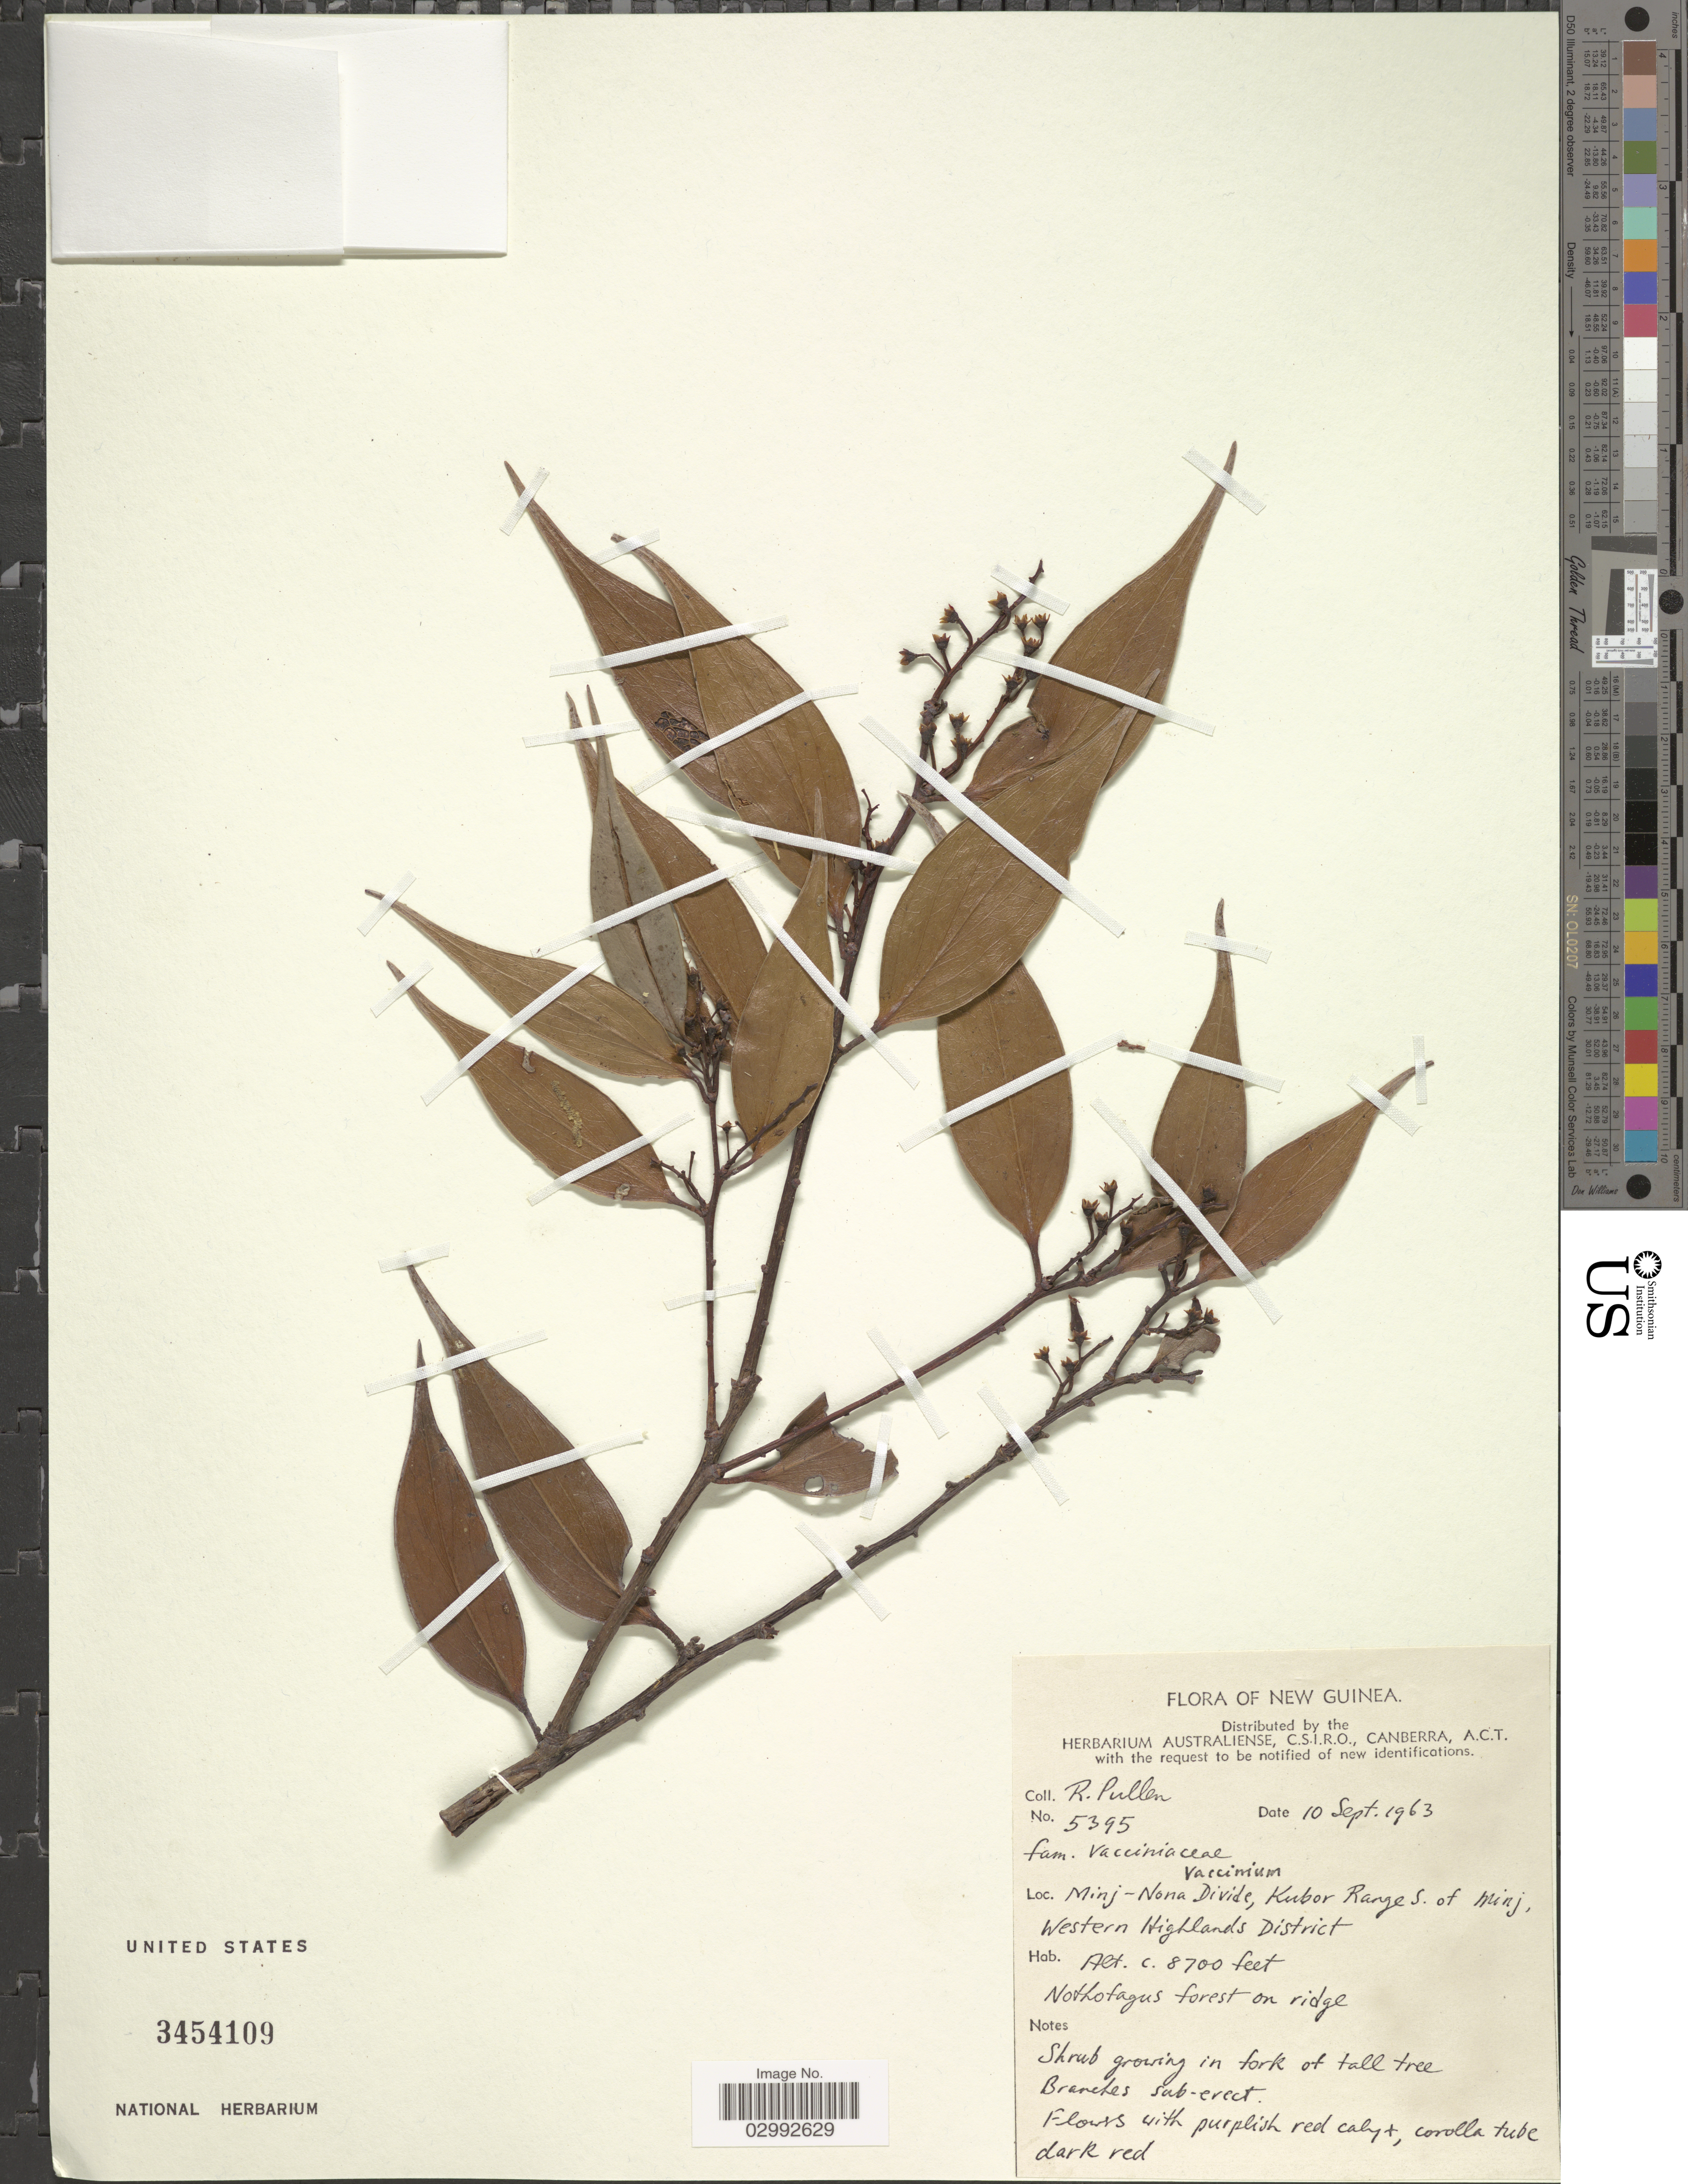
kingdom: Plantae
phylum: Tracheophyta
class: Magnoliopsida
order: Ericales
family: Ericaceae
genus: Vaccinium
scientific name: Vaccinium sp.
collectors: R. Pullen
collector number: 5395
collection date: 1963-09-10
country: Papua New Guinea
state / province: Western Highlands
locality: New Guinea, Minj-Nona Divide, Kubor Range S. of Minj, Western Highlands District.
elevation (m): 2652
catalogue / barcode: US 3454109